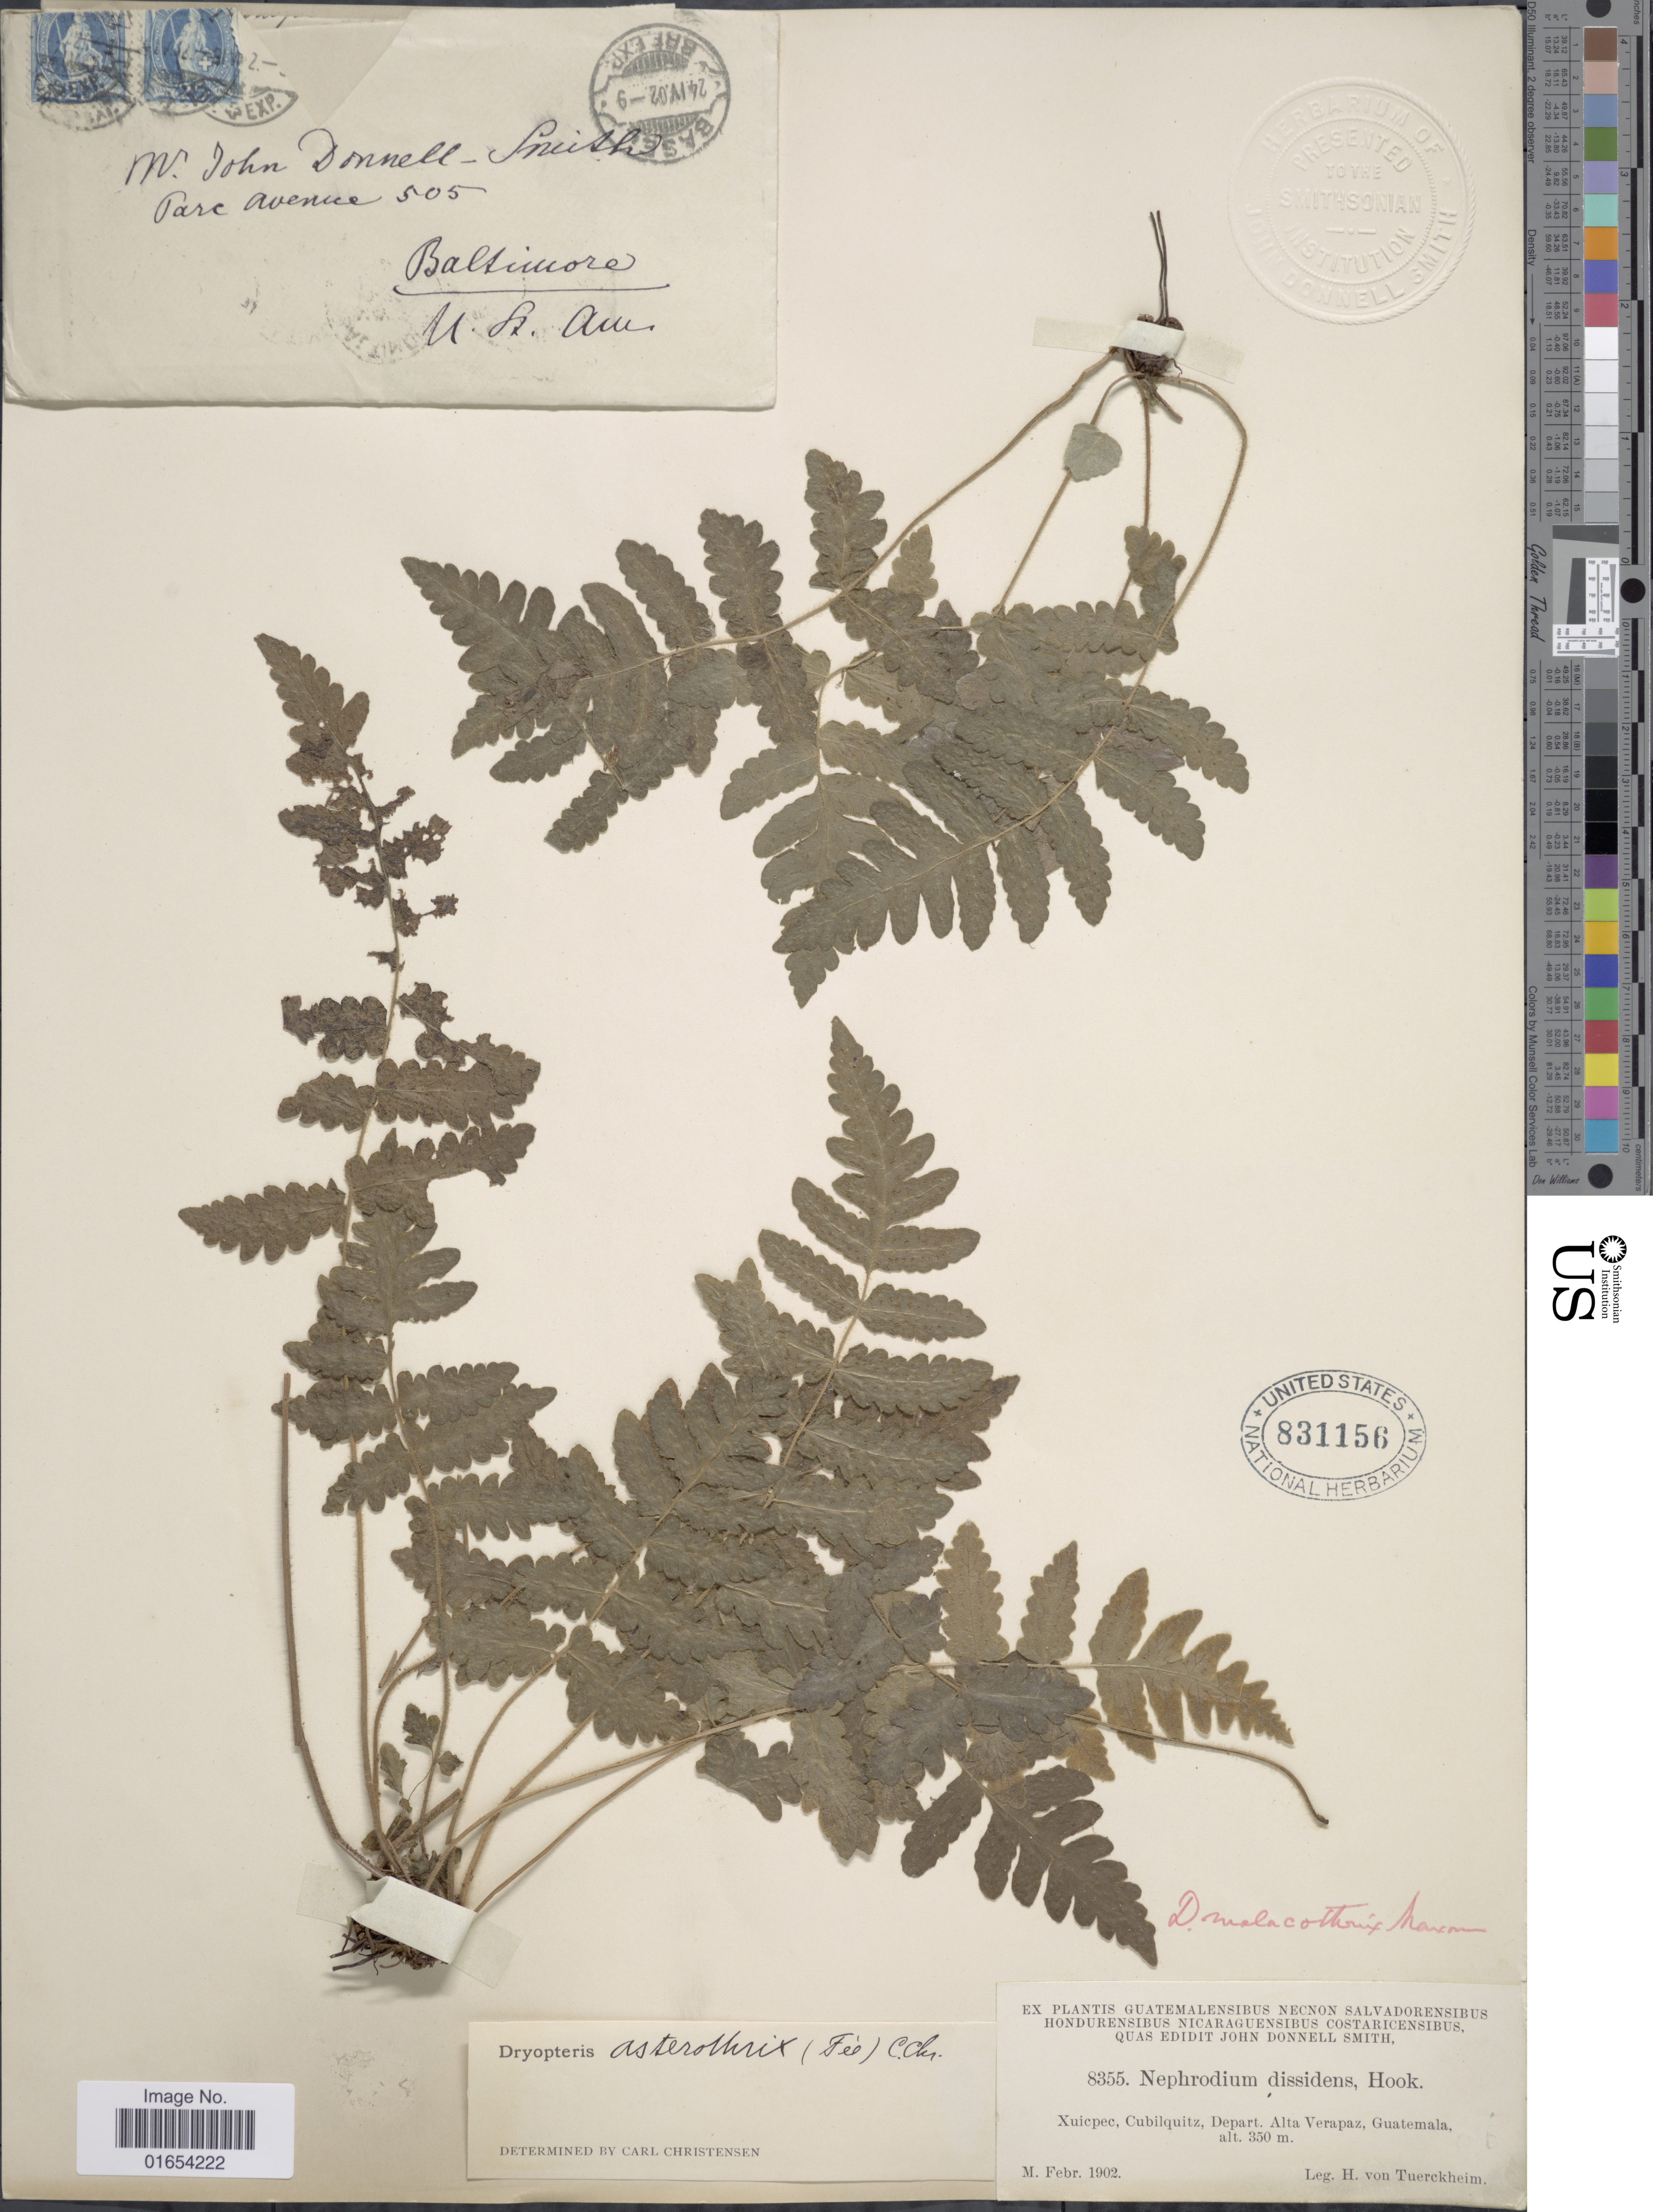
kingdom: Plantae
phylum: Tracheophyta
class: Polypodiopsida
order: Polypodiales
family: Thelypteridaceae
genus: Goniopteris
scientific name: Goniopteris pellita (Willd.) comb. nov., ined 2015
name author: (Willd.)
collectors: H. von Türckheim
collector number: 8355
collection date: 1902-02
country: Guatemala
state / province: Alta Verapaz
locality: Xuicpec, Cubilquitz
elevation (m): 350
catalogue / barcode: US 831156